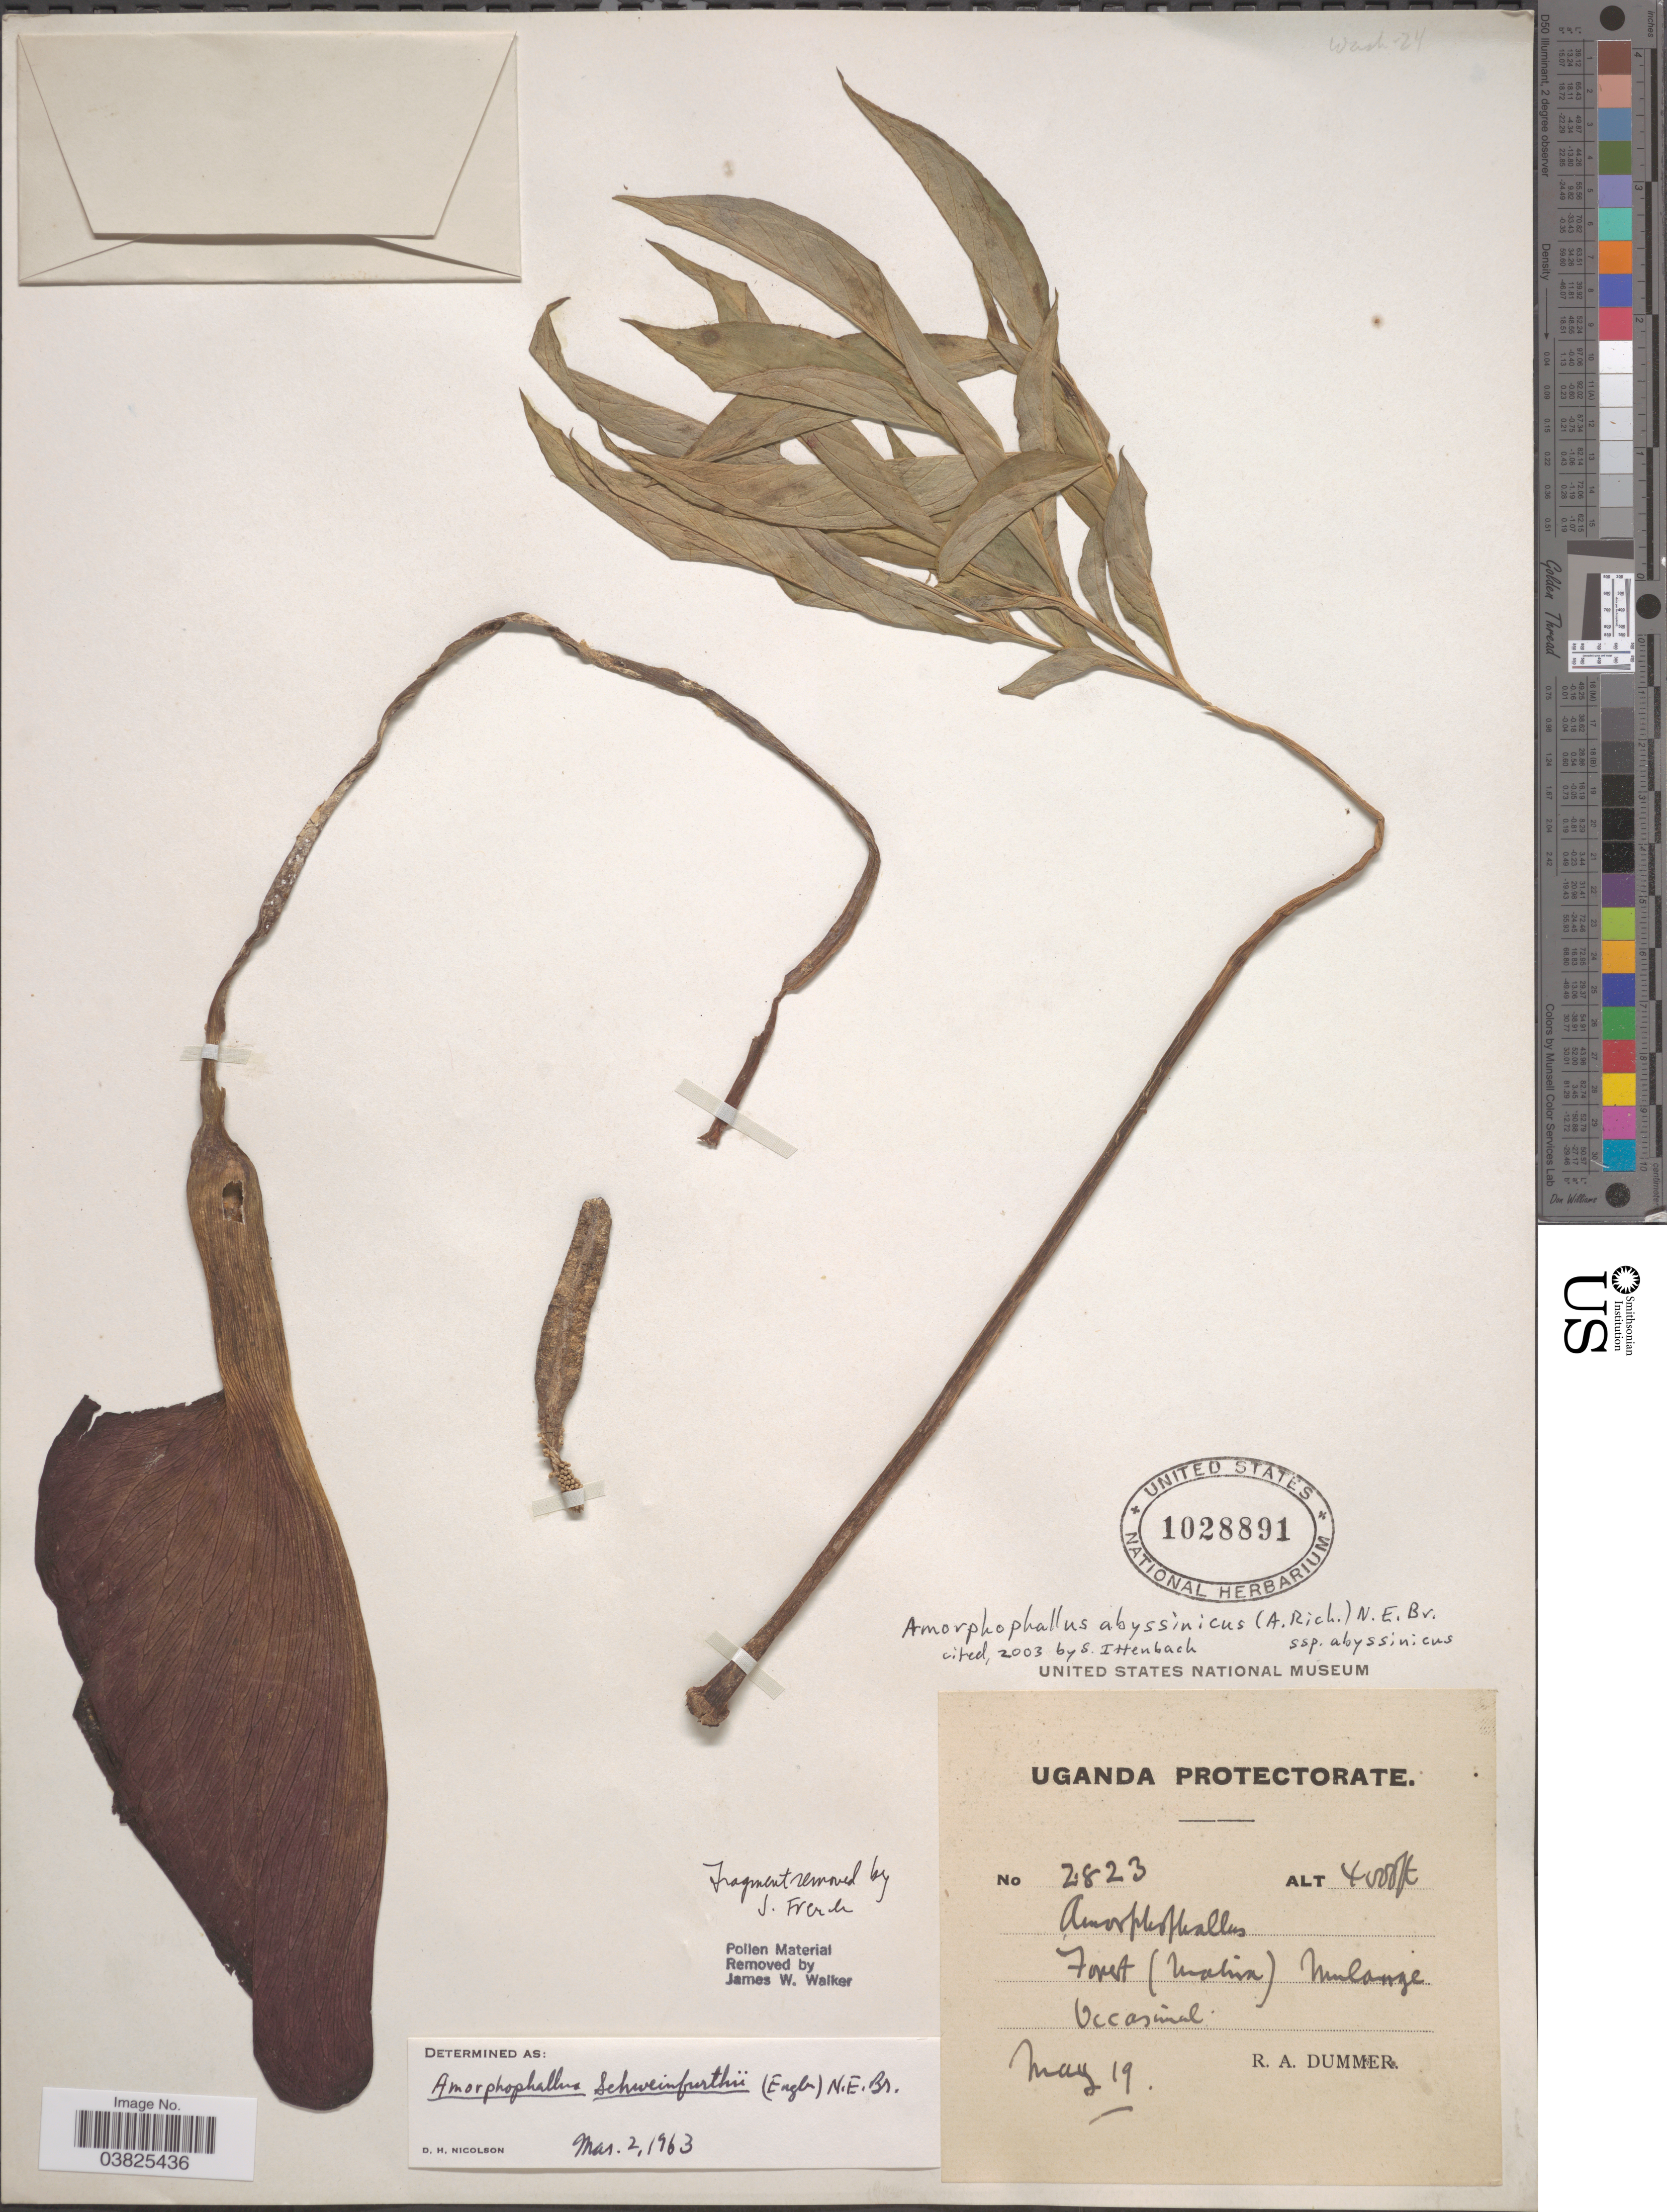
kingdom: Plantae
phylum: Tracheophyta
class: Liliopsida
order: Alismatales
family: Araceae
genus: Amorphophallus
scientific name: Amorphophallus abyssinicus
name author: (A. Rich.) N.E. Br.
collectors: R. Dümmer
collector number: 2823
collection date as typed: Transcribed d/m/y: /5/19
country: Uganda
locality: Uganda Protectorate. Mulange.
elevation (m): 1219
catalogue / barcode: US 1028891